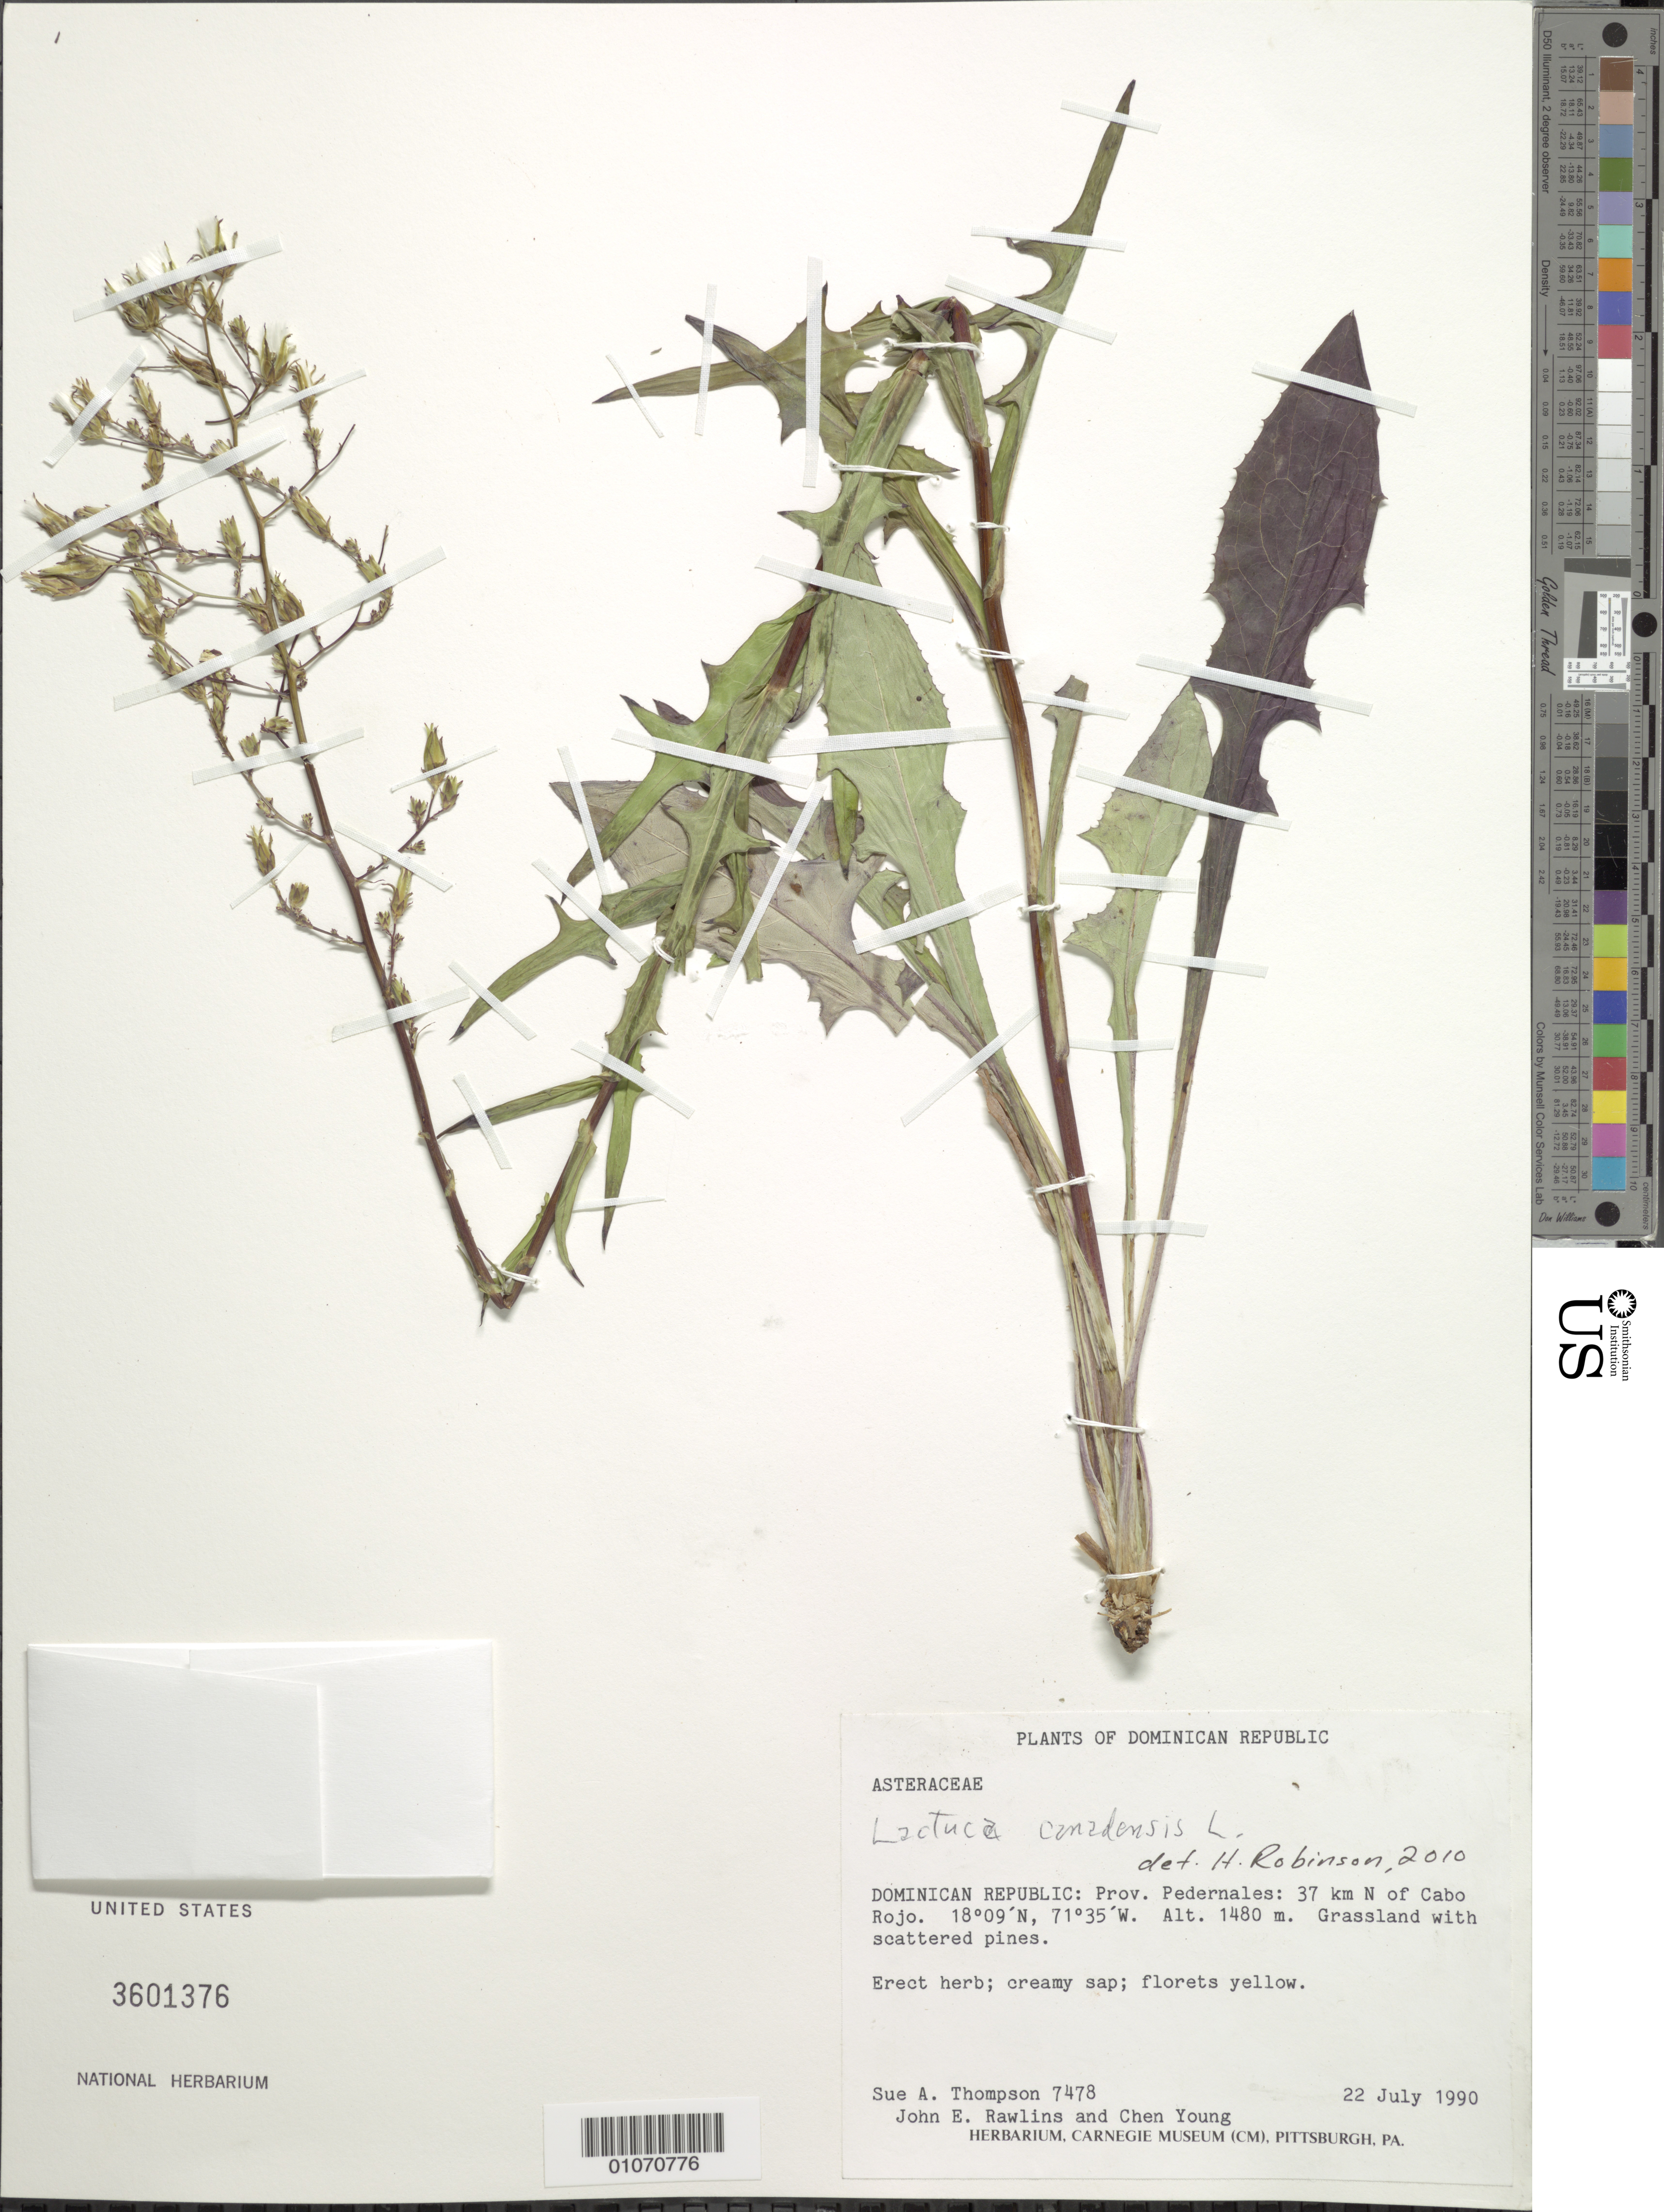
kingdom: Plantae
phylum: Tracheophyta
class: Magnoliopsida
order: Asterales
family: Asteraceae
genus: Lactuca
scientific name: Lactuca canadensis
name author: L.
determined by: Robinson, Harold E., (US)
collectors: S. A. Thompson, J. Rawlins & C. Young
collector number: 7478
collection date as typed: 22 Jul 1990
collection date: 1990-07-22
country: Dominican Republic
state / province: Pedernales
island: Hispaniola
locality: Cabo Rojo, 37 km N of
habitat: Grassland with scattered pines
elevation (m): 1480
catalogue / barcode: US 3601376